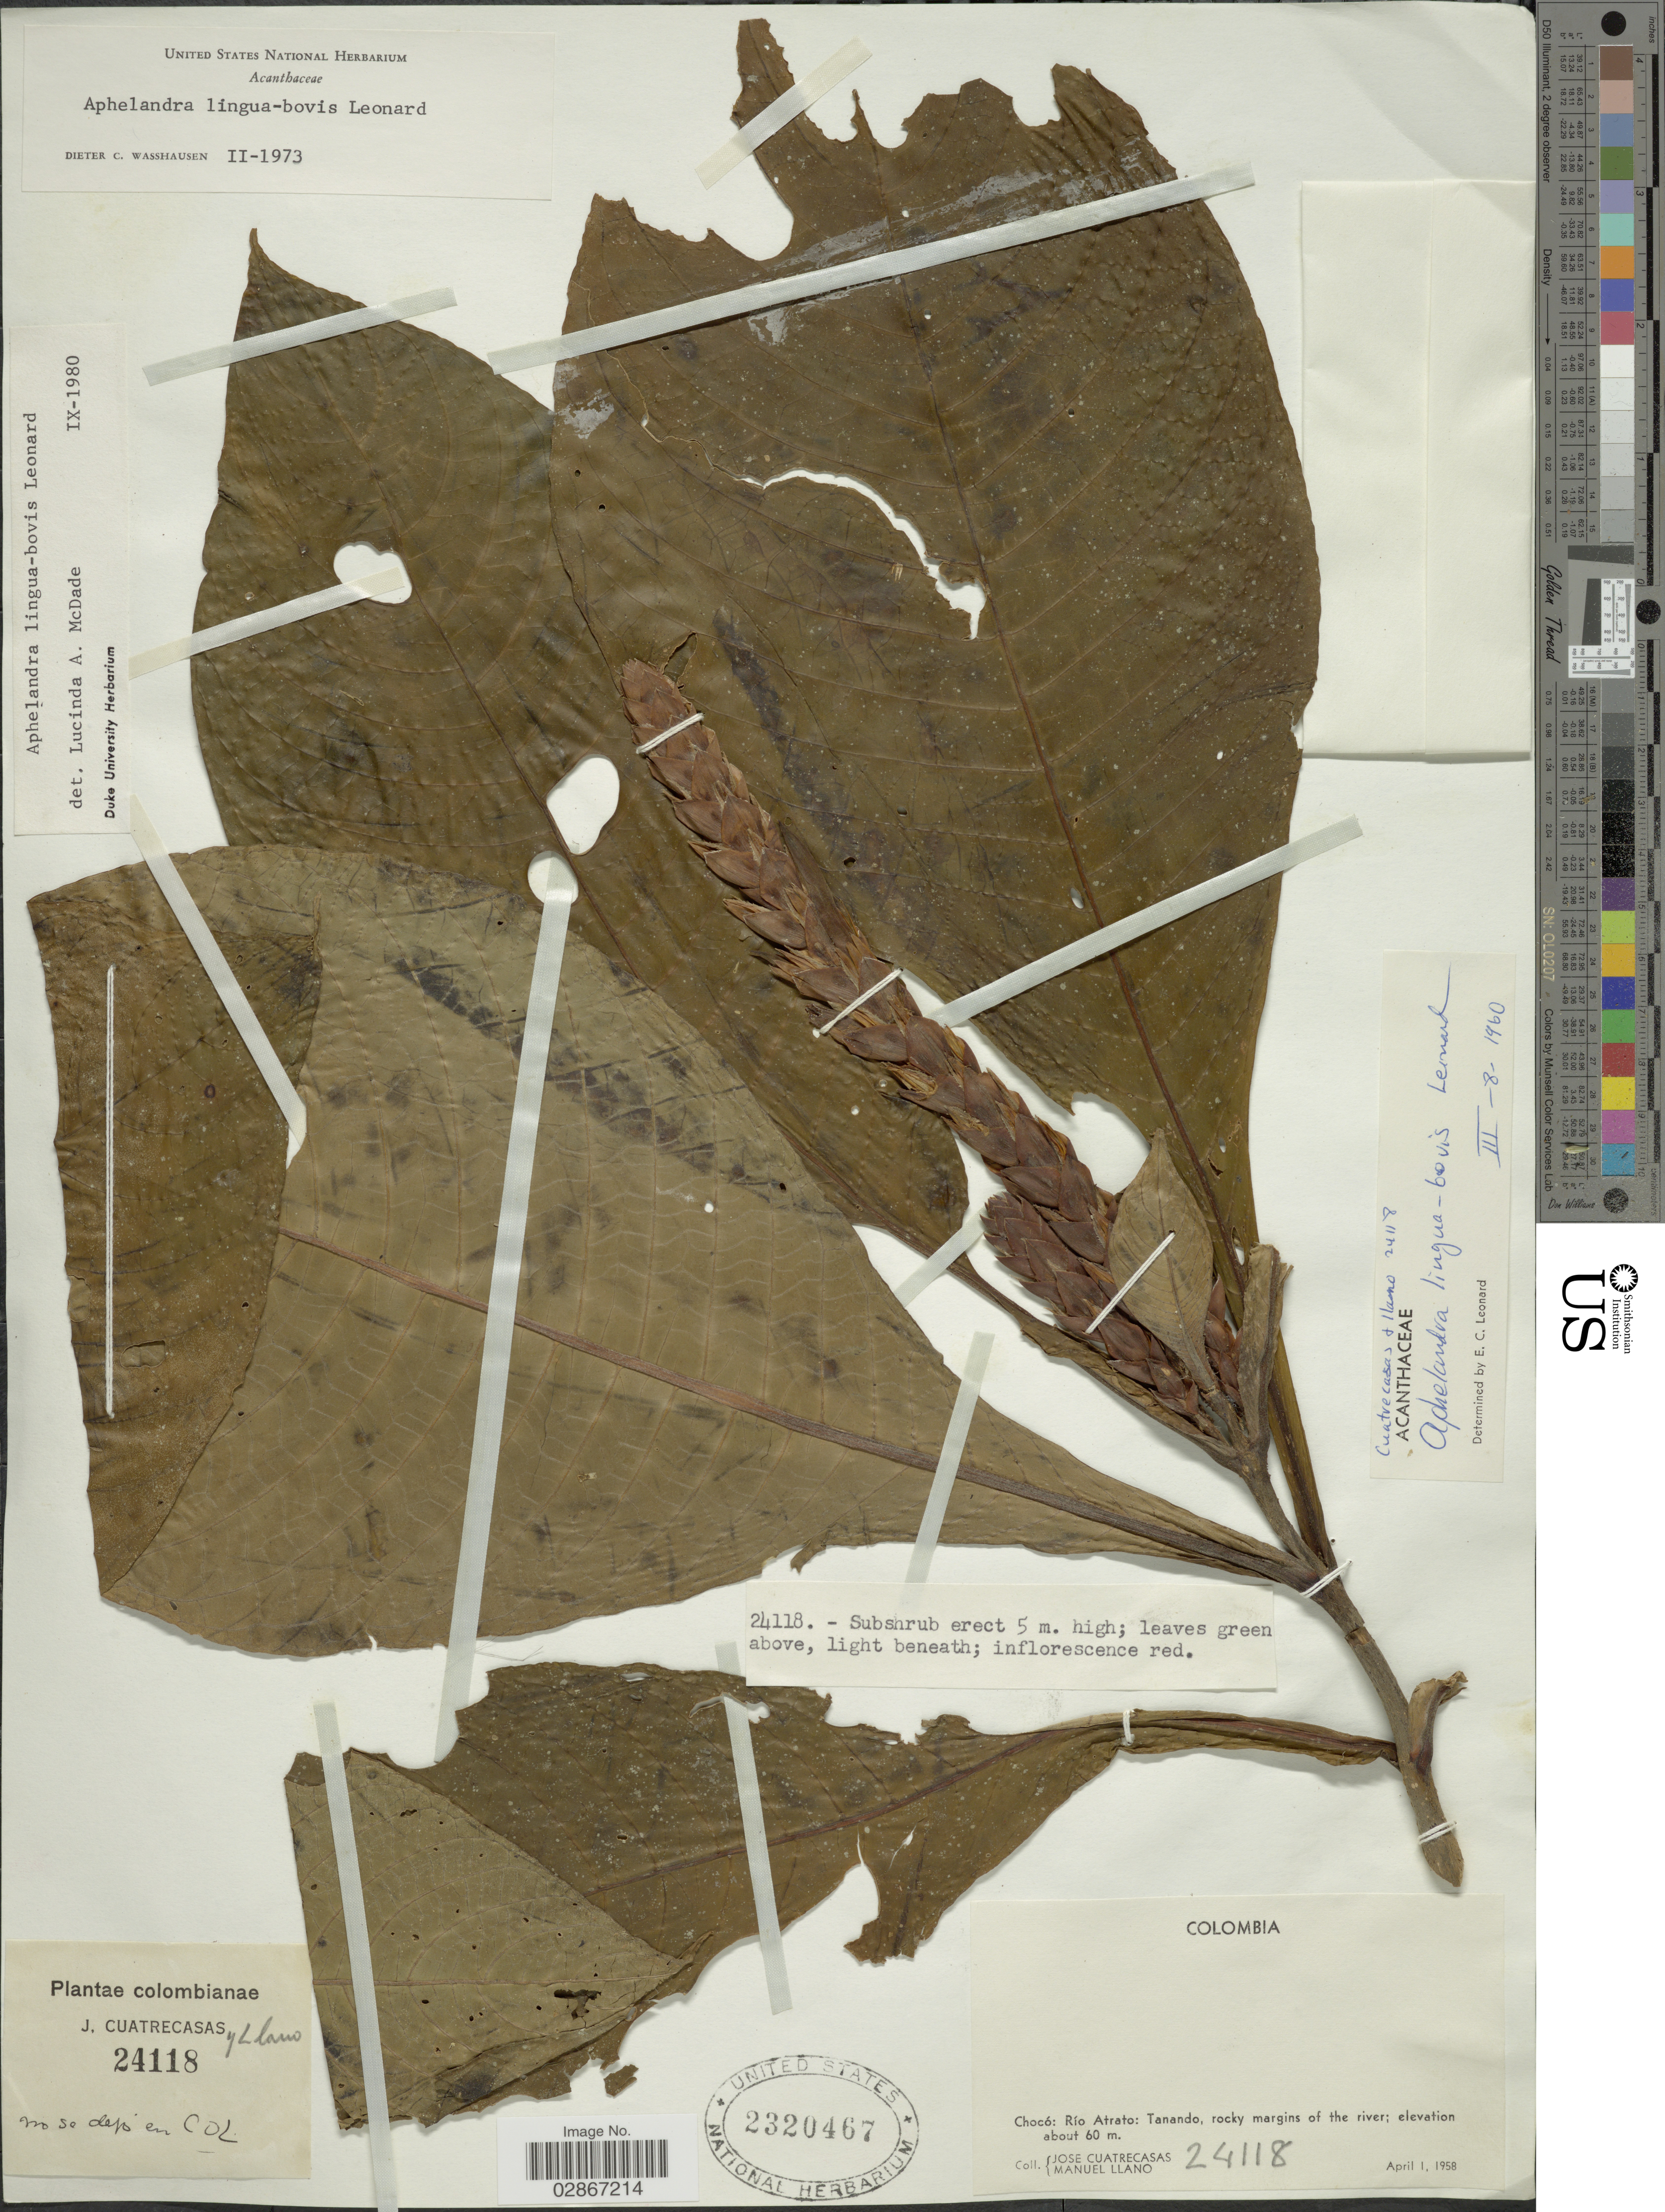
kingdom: Plantae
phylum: Tracheophyta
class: Magnoliopsida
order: Lamiales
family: Acanthaceae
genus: Aphelandra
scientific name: Aphelandra lingua-bovis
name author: Leonard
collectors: J. Cuatrecasas & M. Llano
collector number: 24118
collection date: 1958-04-01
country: Colombia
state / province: Chocó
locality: Río Atrato: Tanando, rocky margins of the river.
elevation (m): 60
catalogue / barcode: US 2320467